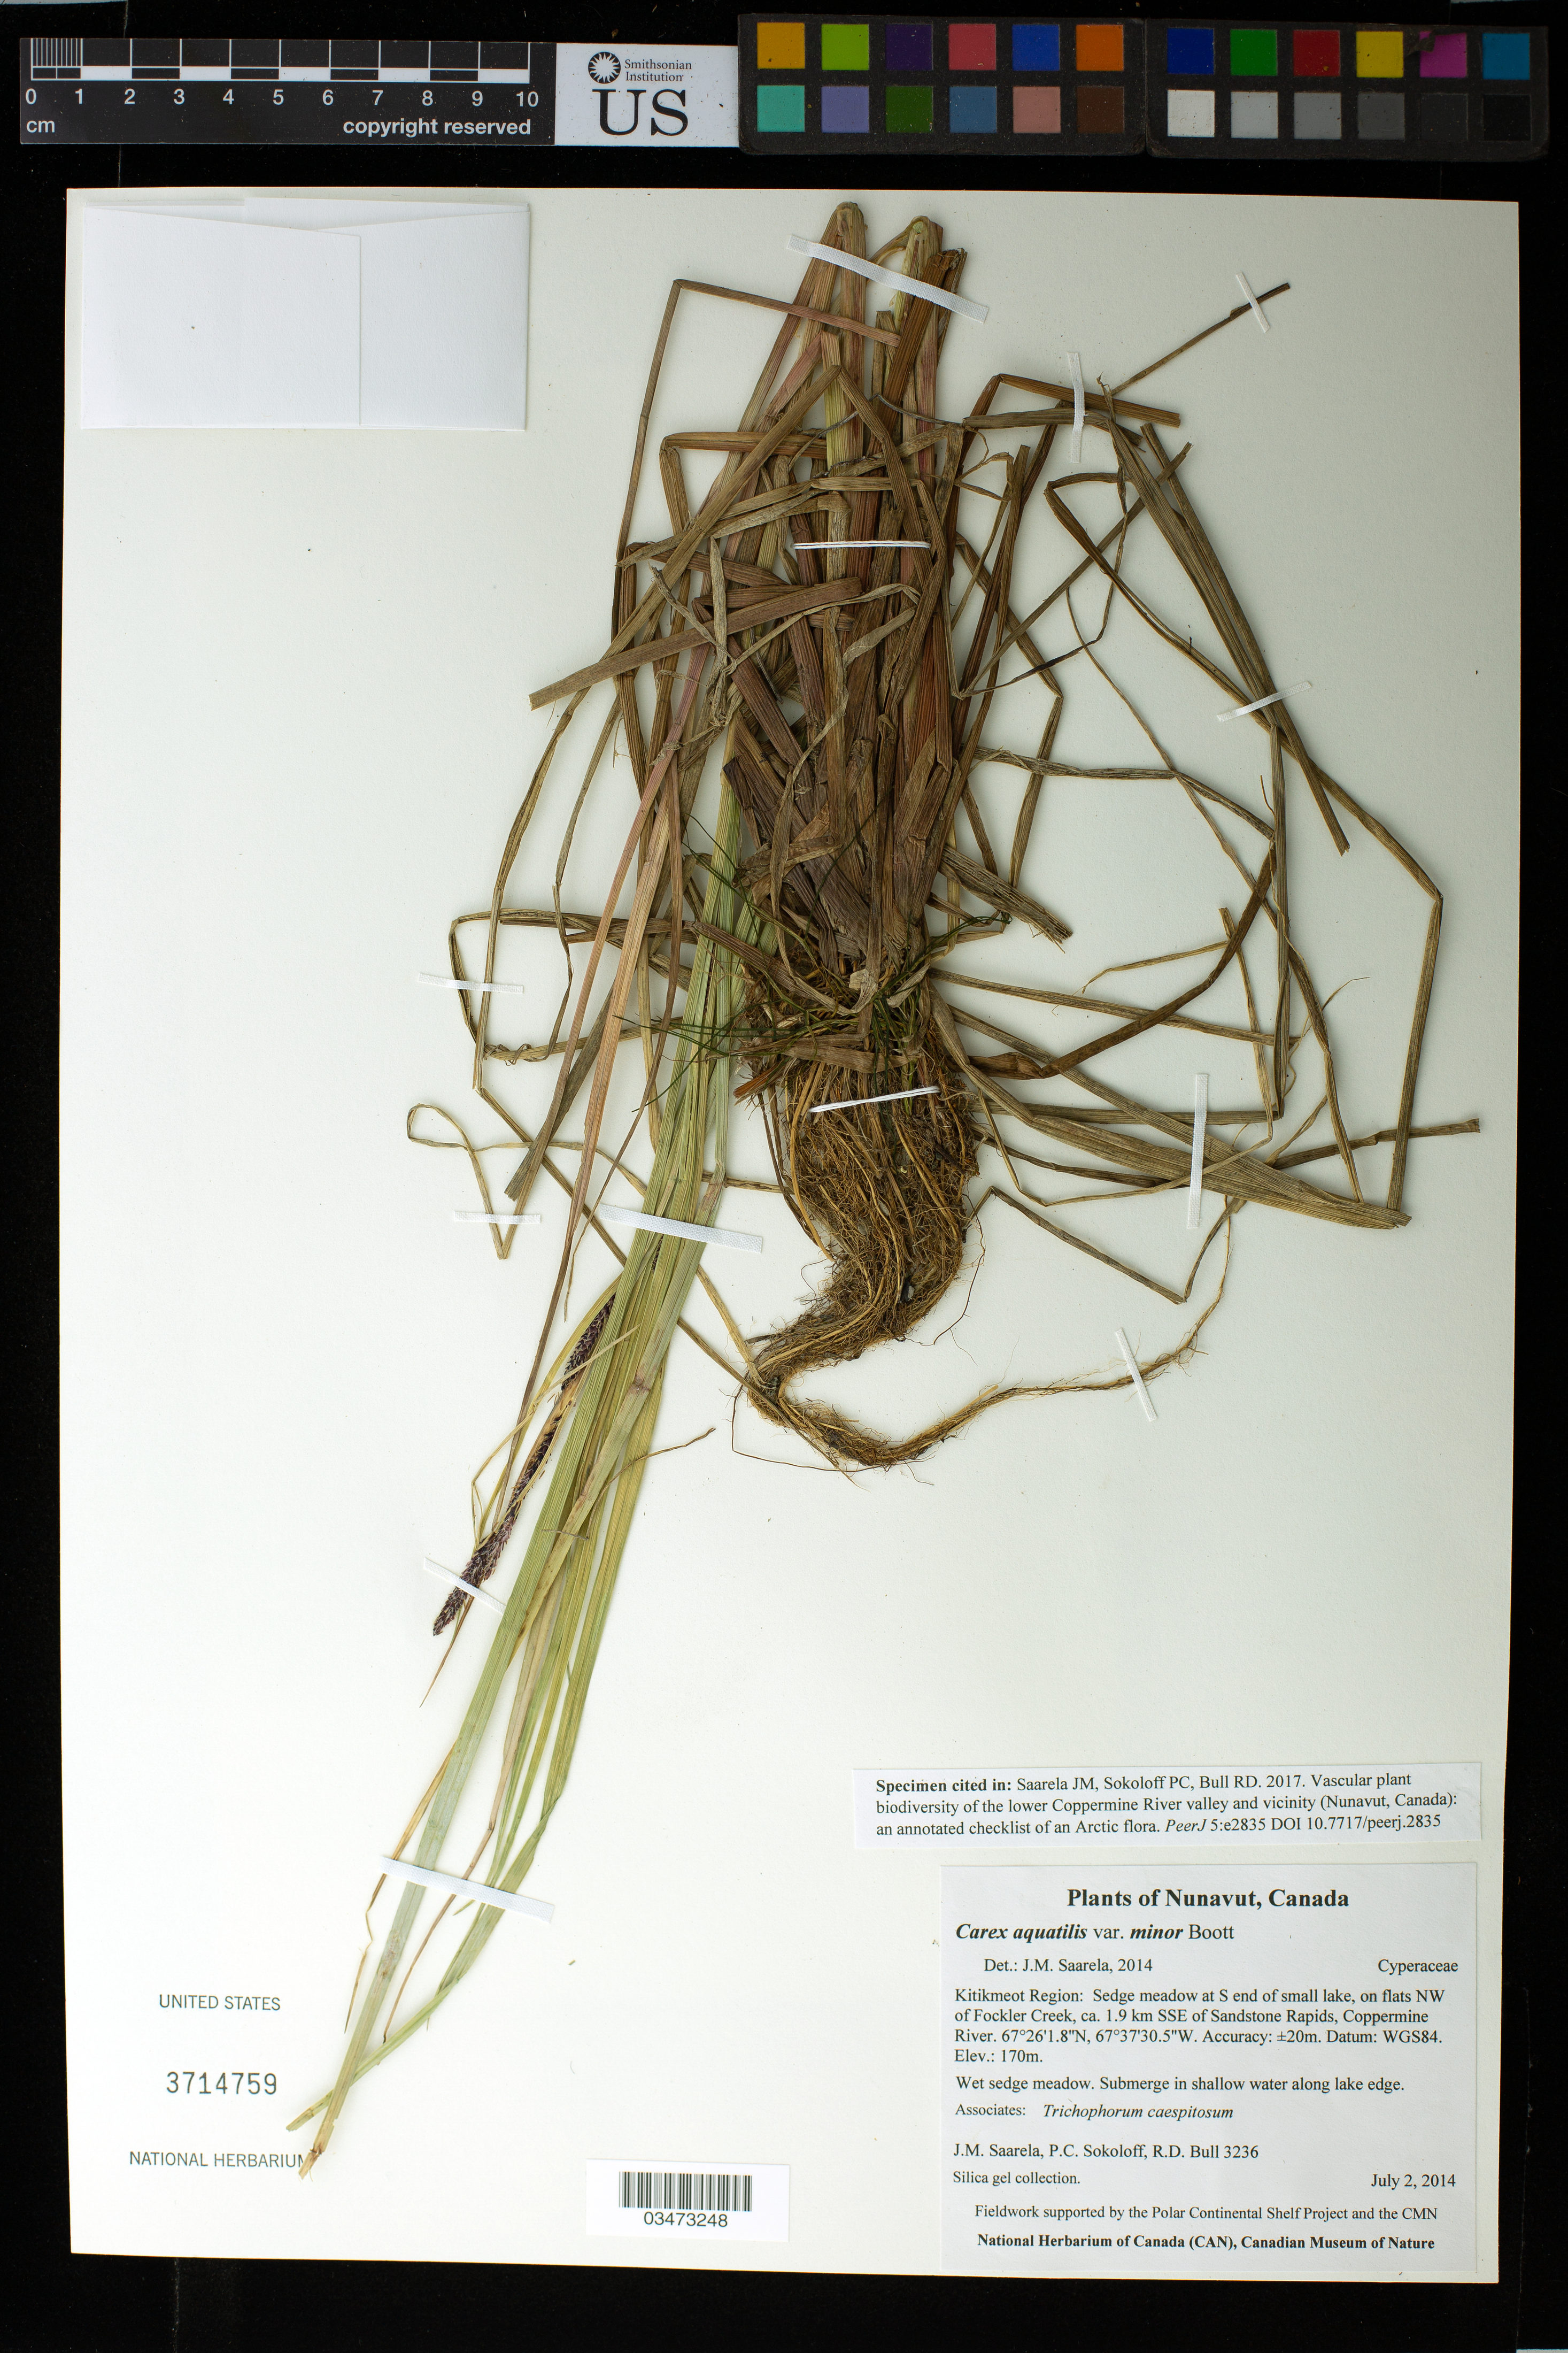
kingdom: Plantae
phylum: Tracheophyta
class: Liliopsida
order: Poales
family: Cyperaceae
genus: Carex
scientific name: Carex aquatilis var. minor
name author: Boott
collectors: J. Saarela, P. Sokoloff & R. Bull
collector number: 3236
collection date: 2014-07-02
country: Canada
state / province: Nunavut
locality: Kitikmeot Region: Sedge meadow at S end of small lake, on flats NW of Fockler Creek, ca. 1.9km SSE of Sandstone Rapids, Coppermine River.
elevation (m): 170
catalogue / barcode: US 3714759